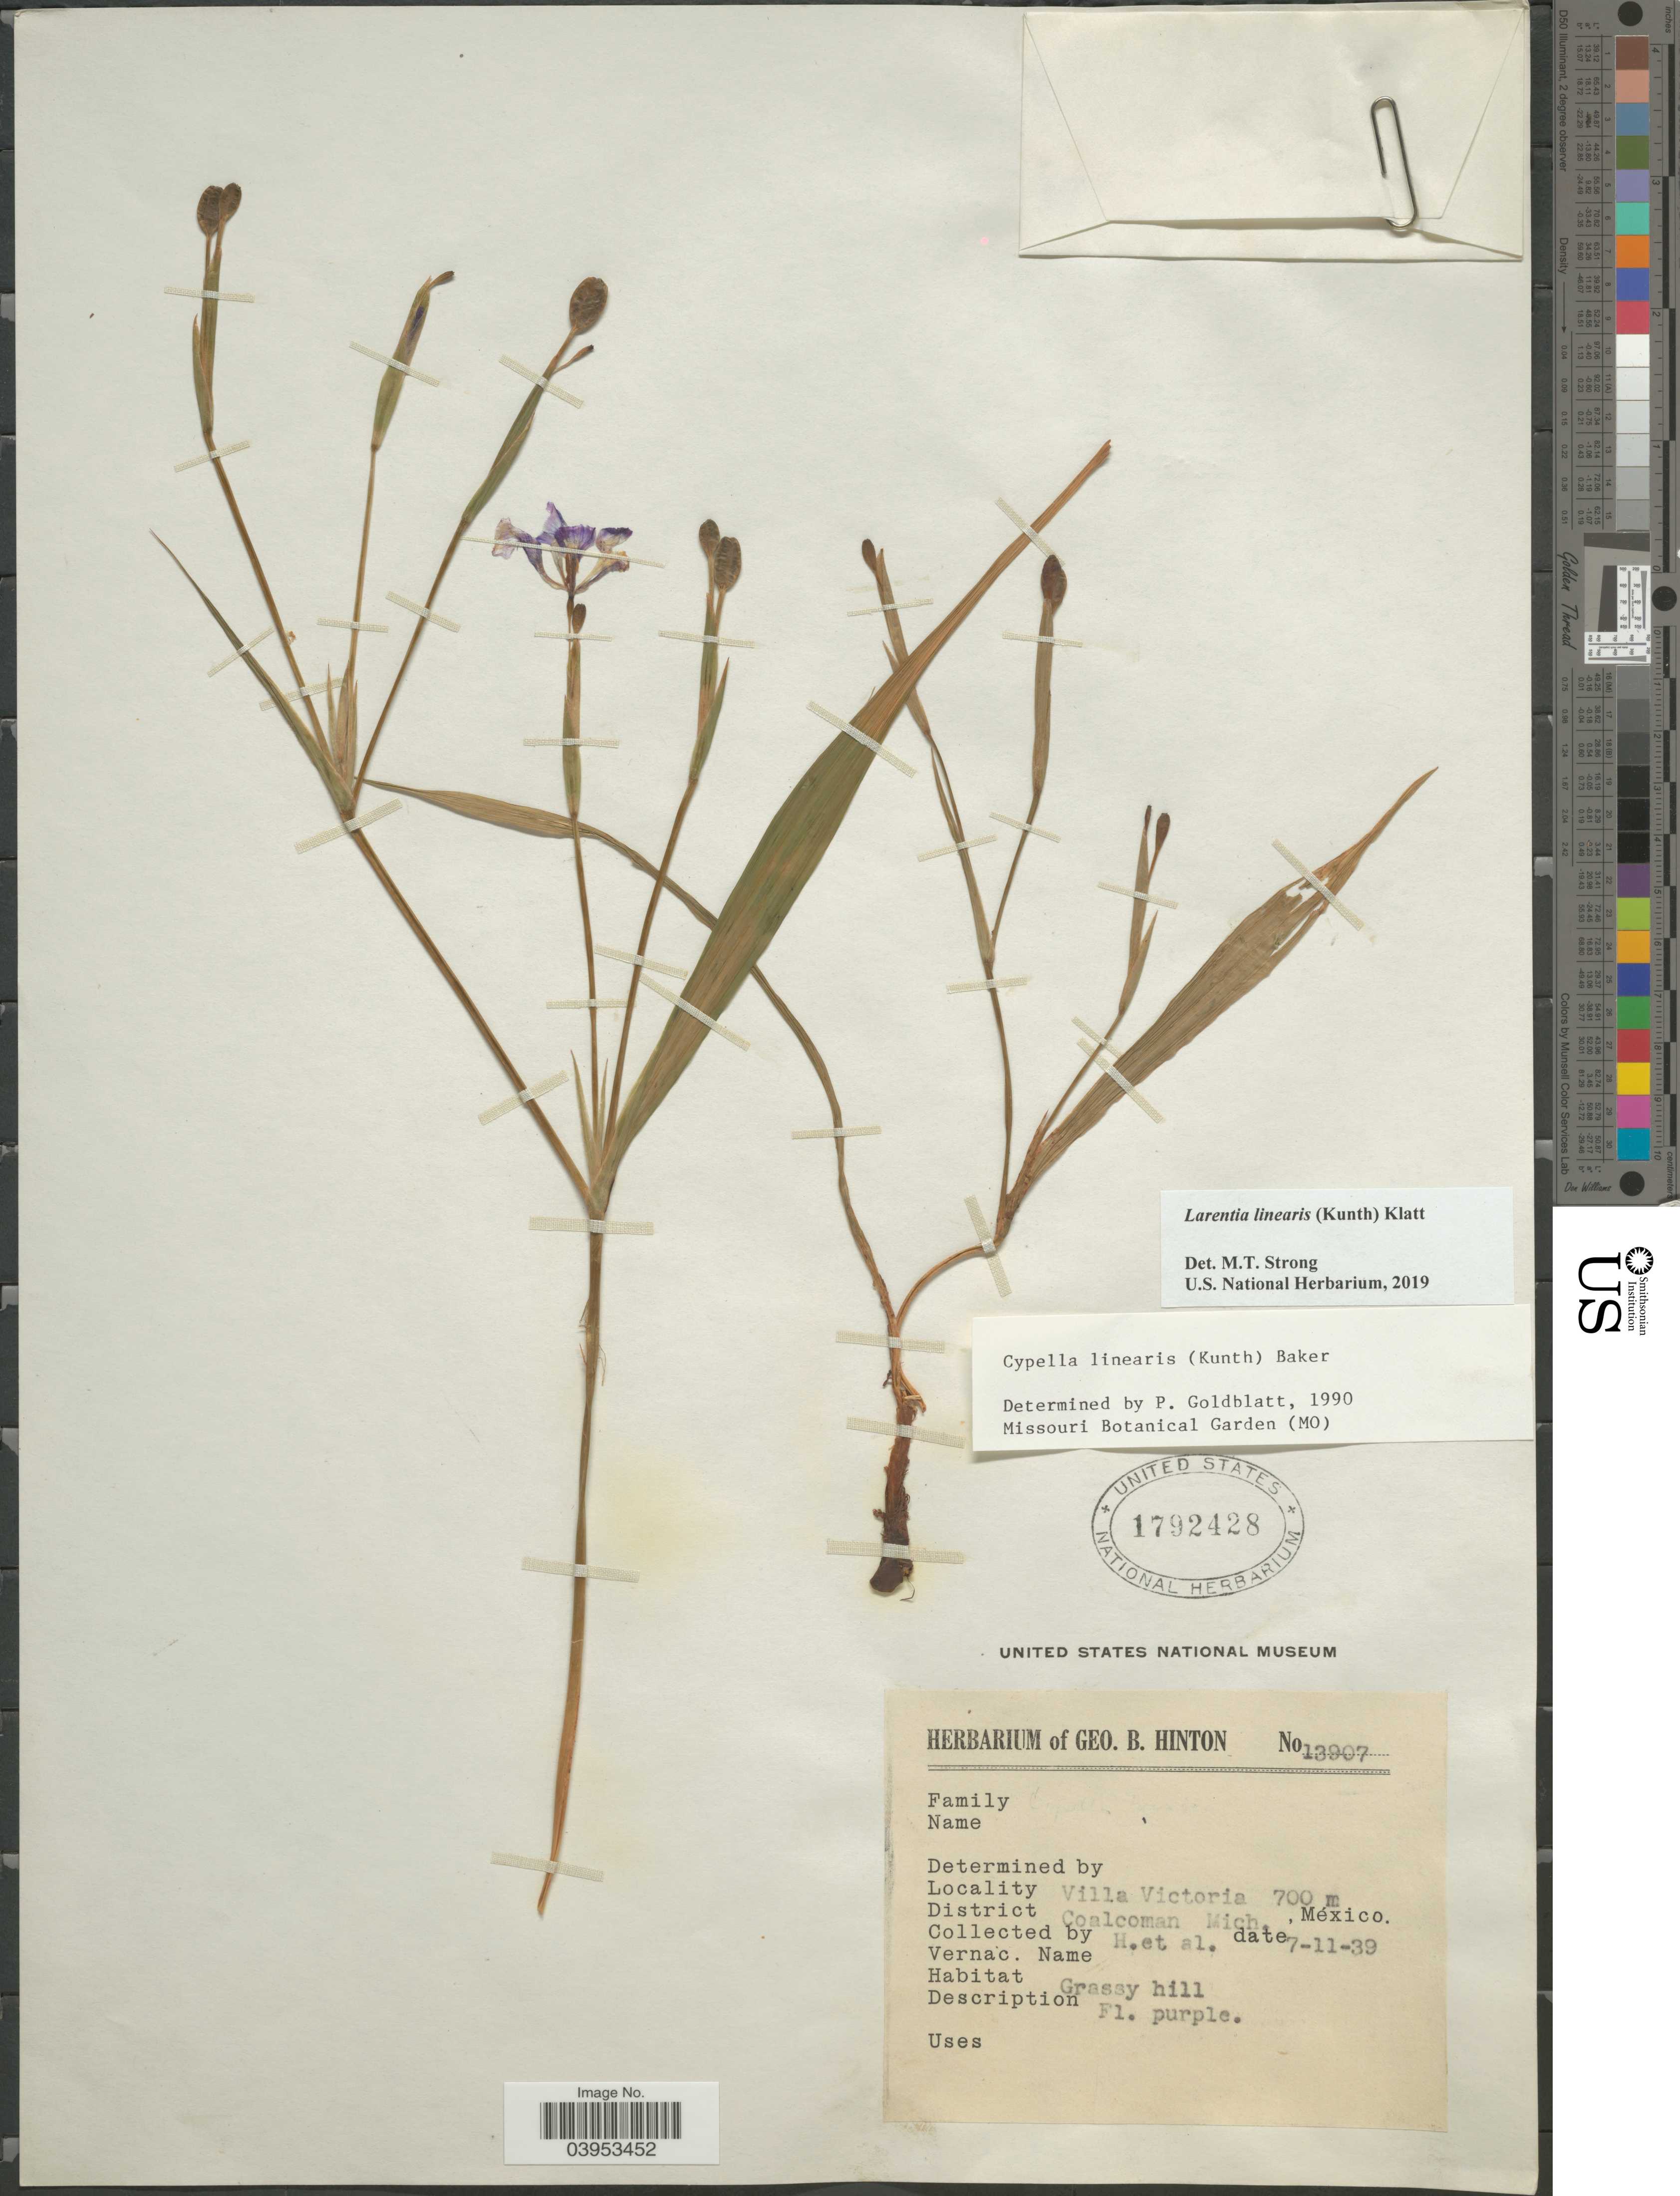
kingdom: Plantae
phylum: Tracheophyta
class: Liliopsida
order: Asparagales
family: Iridaceae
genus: Larentia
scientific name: Larentia linearis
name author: (Kunth) Klatt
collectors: G. B. Hinton & et al.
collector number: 13907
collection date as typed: Transcribed d/m/y: 7/11/39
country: Mexico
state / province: Michoacán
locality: Villa Victoria. District Coalcoman.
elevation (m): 700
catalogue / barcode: US 1792428